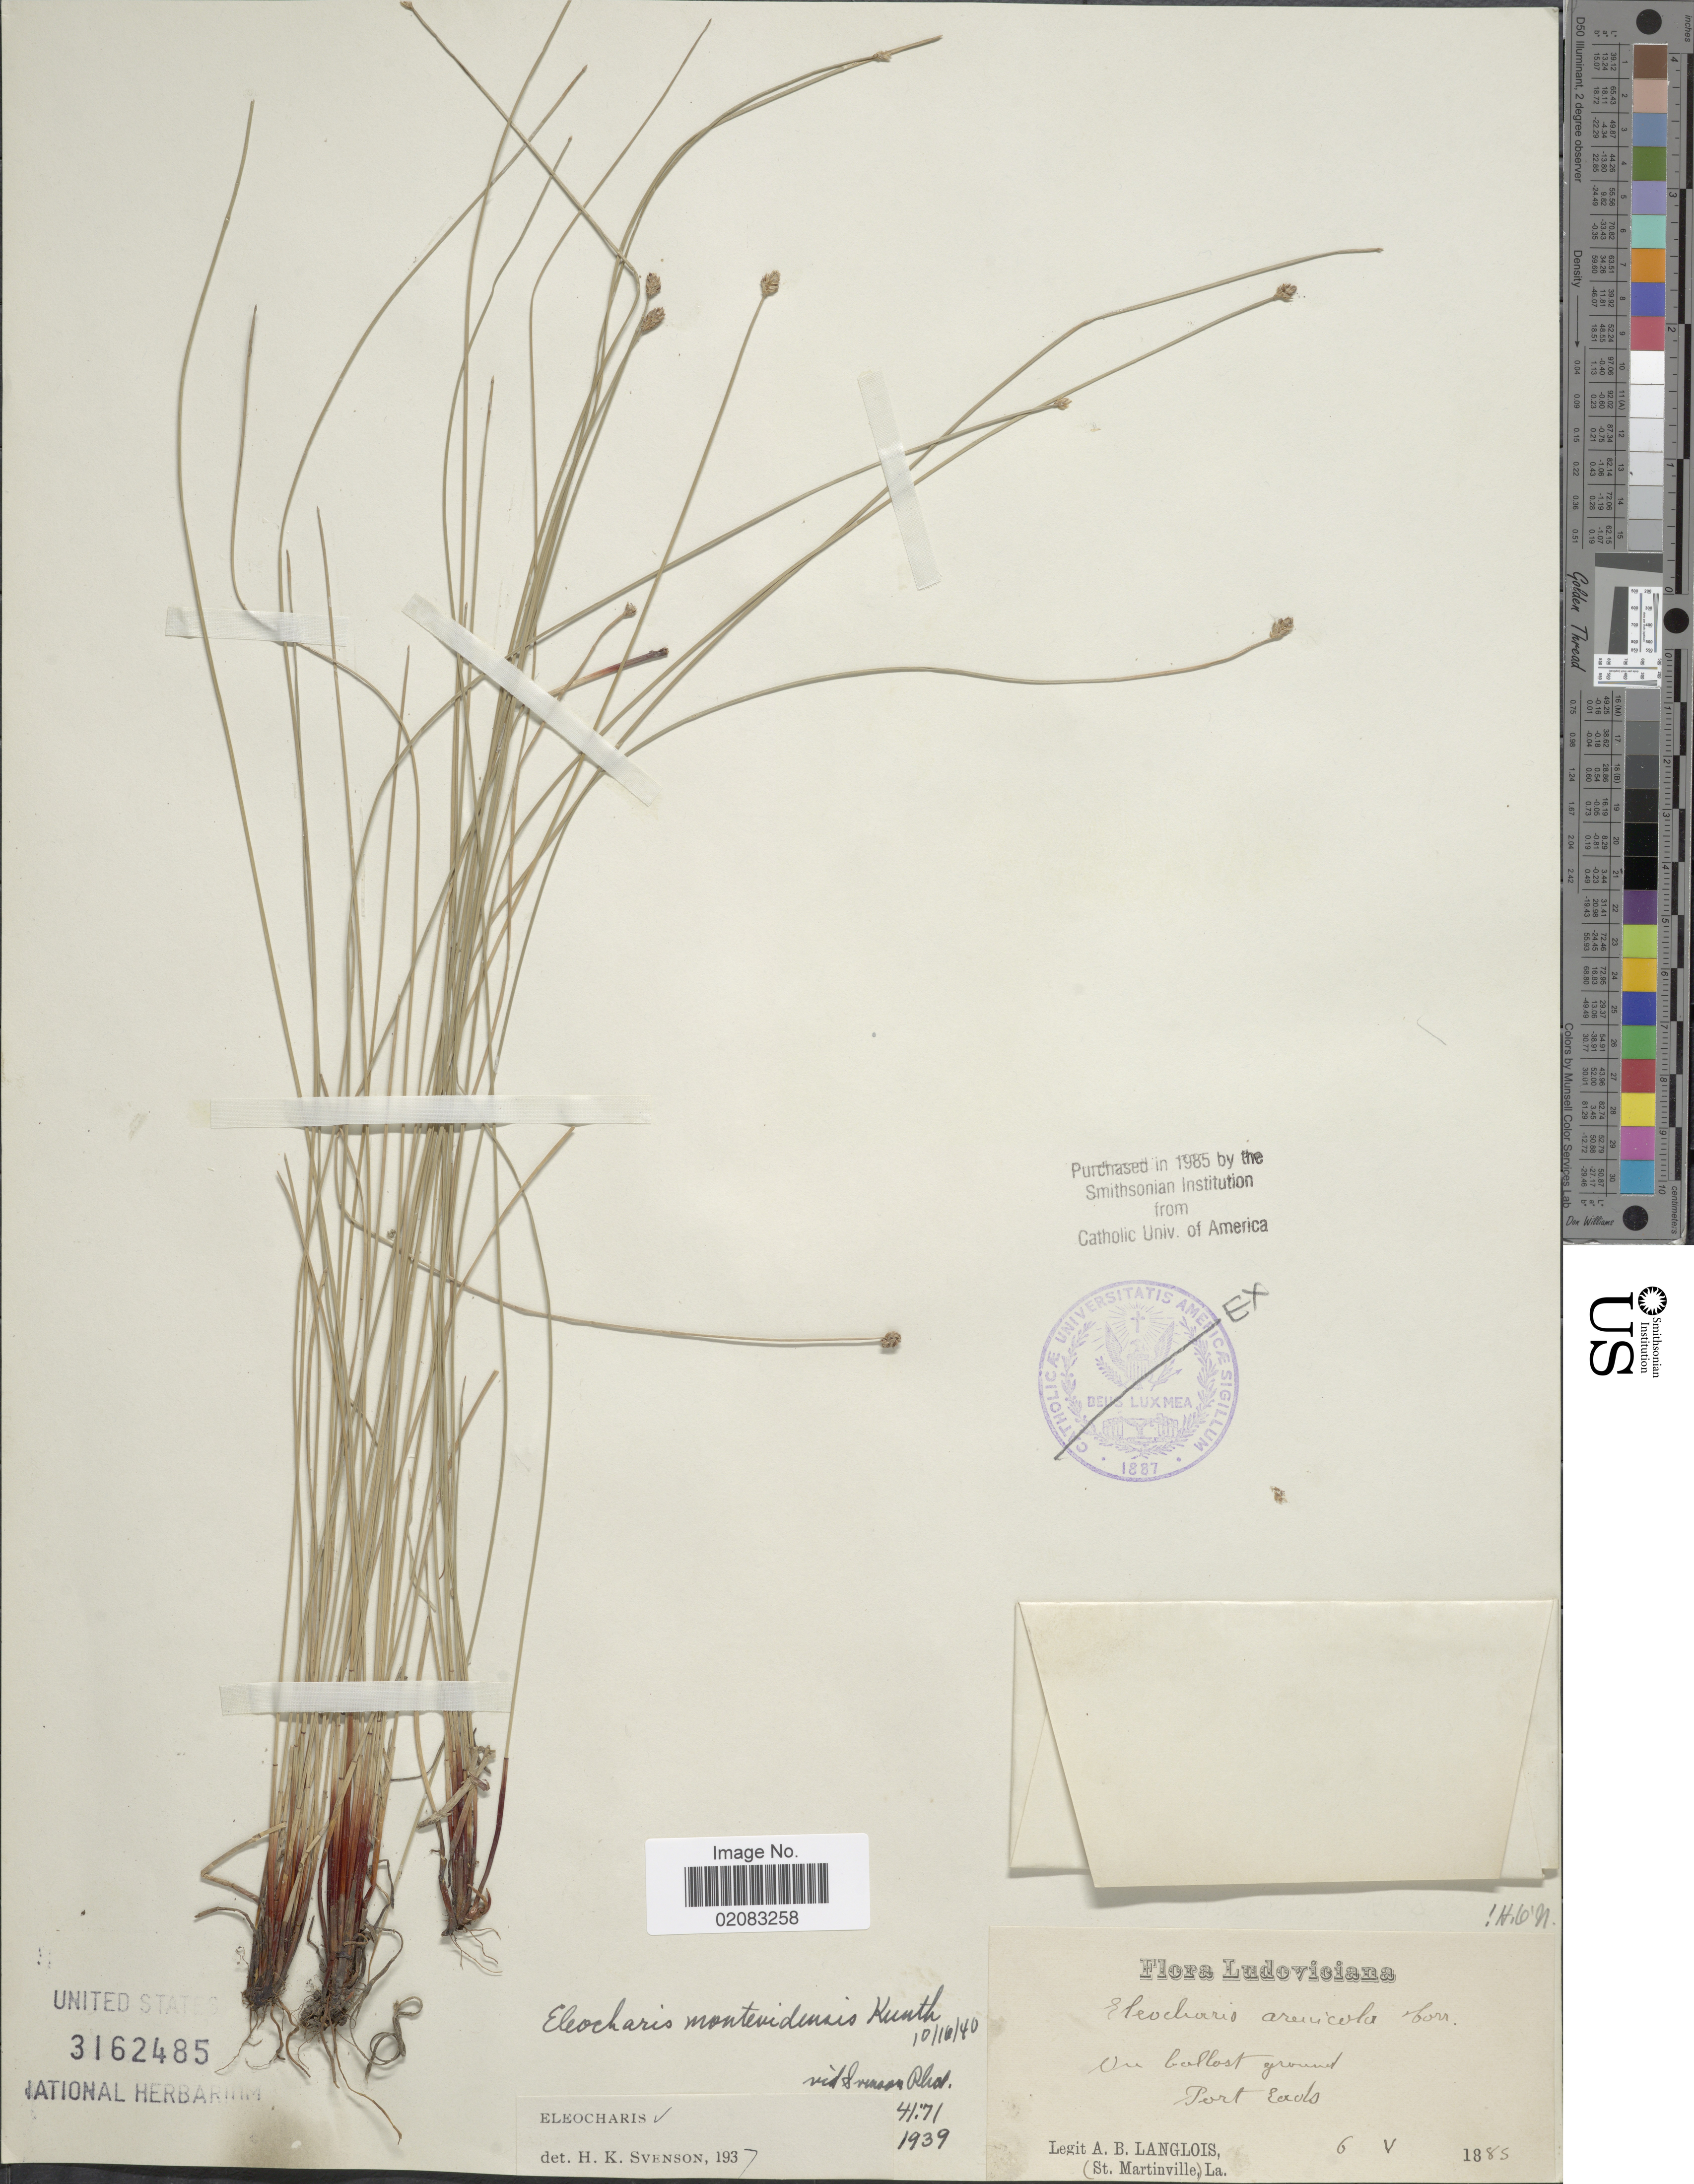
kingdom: Plantae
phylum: Tracheophyta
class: Liliopsida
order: Poales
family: Cyperaceae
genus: Eleocharis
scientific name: Eleocharis montevidensis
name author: Kunth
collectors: A. Langlois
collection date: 1885-05-06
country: United States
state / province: Louisiana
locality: On ballast ground, Port Eads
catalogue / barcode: US 3162485